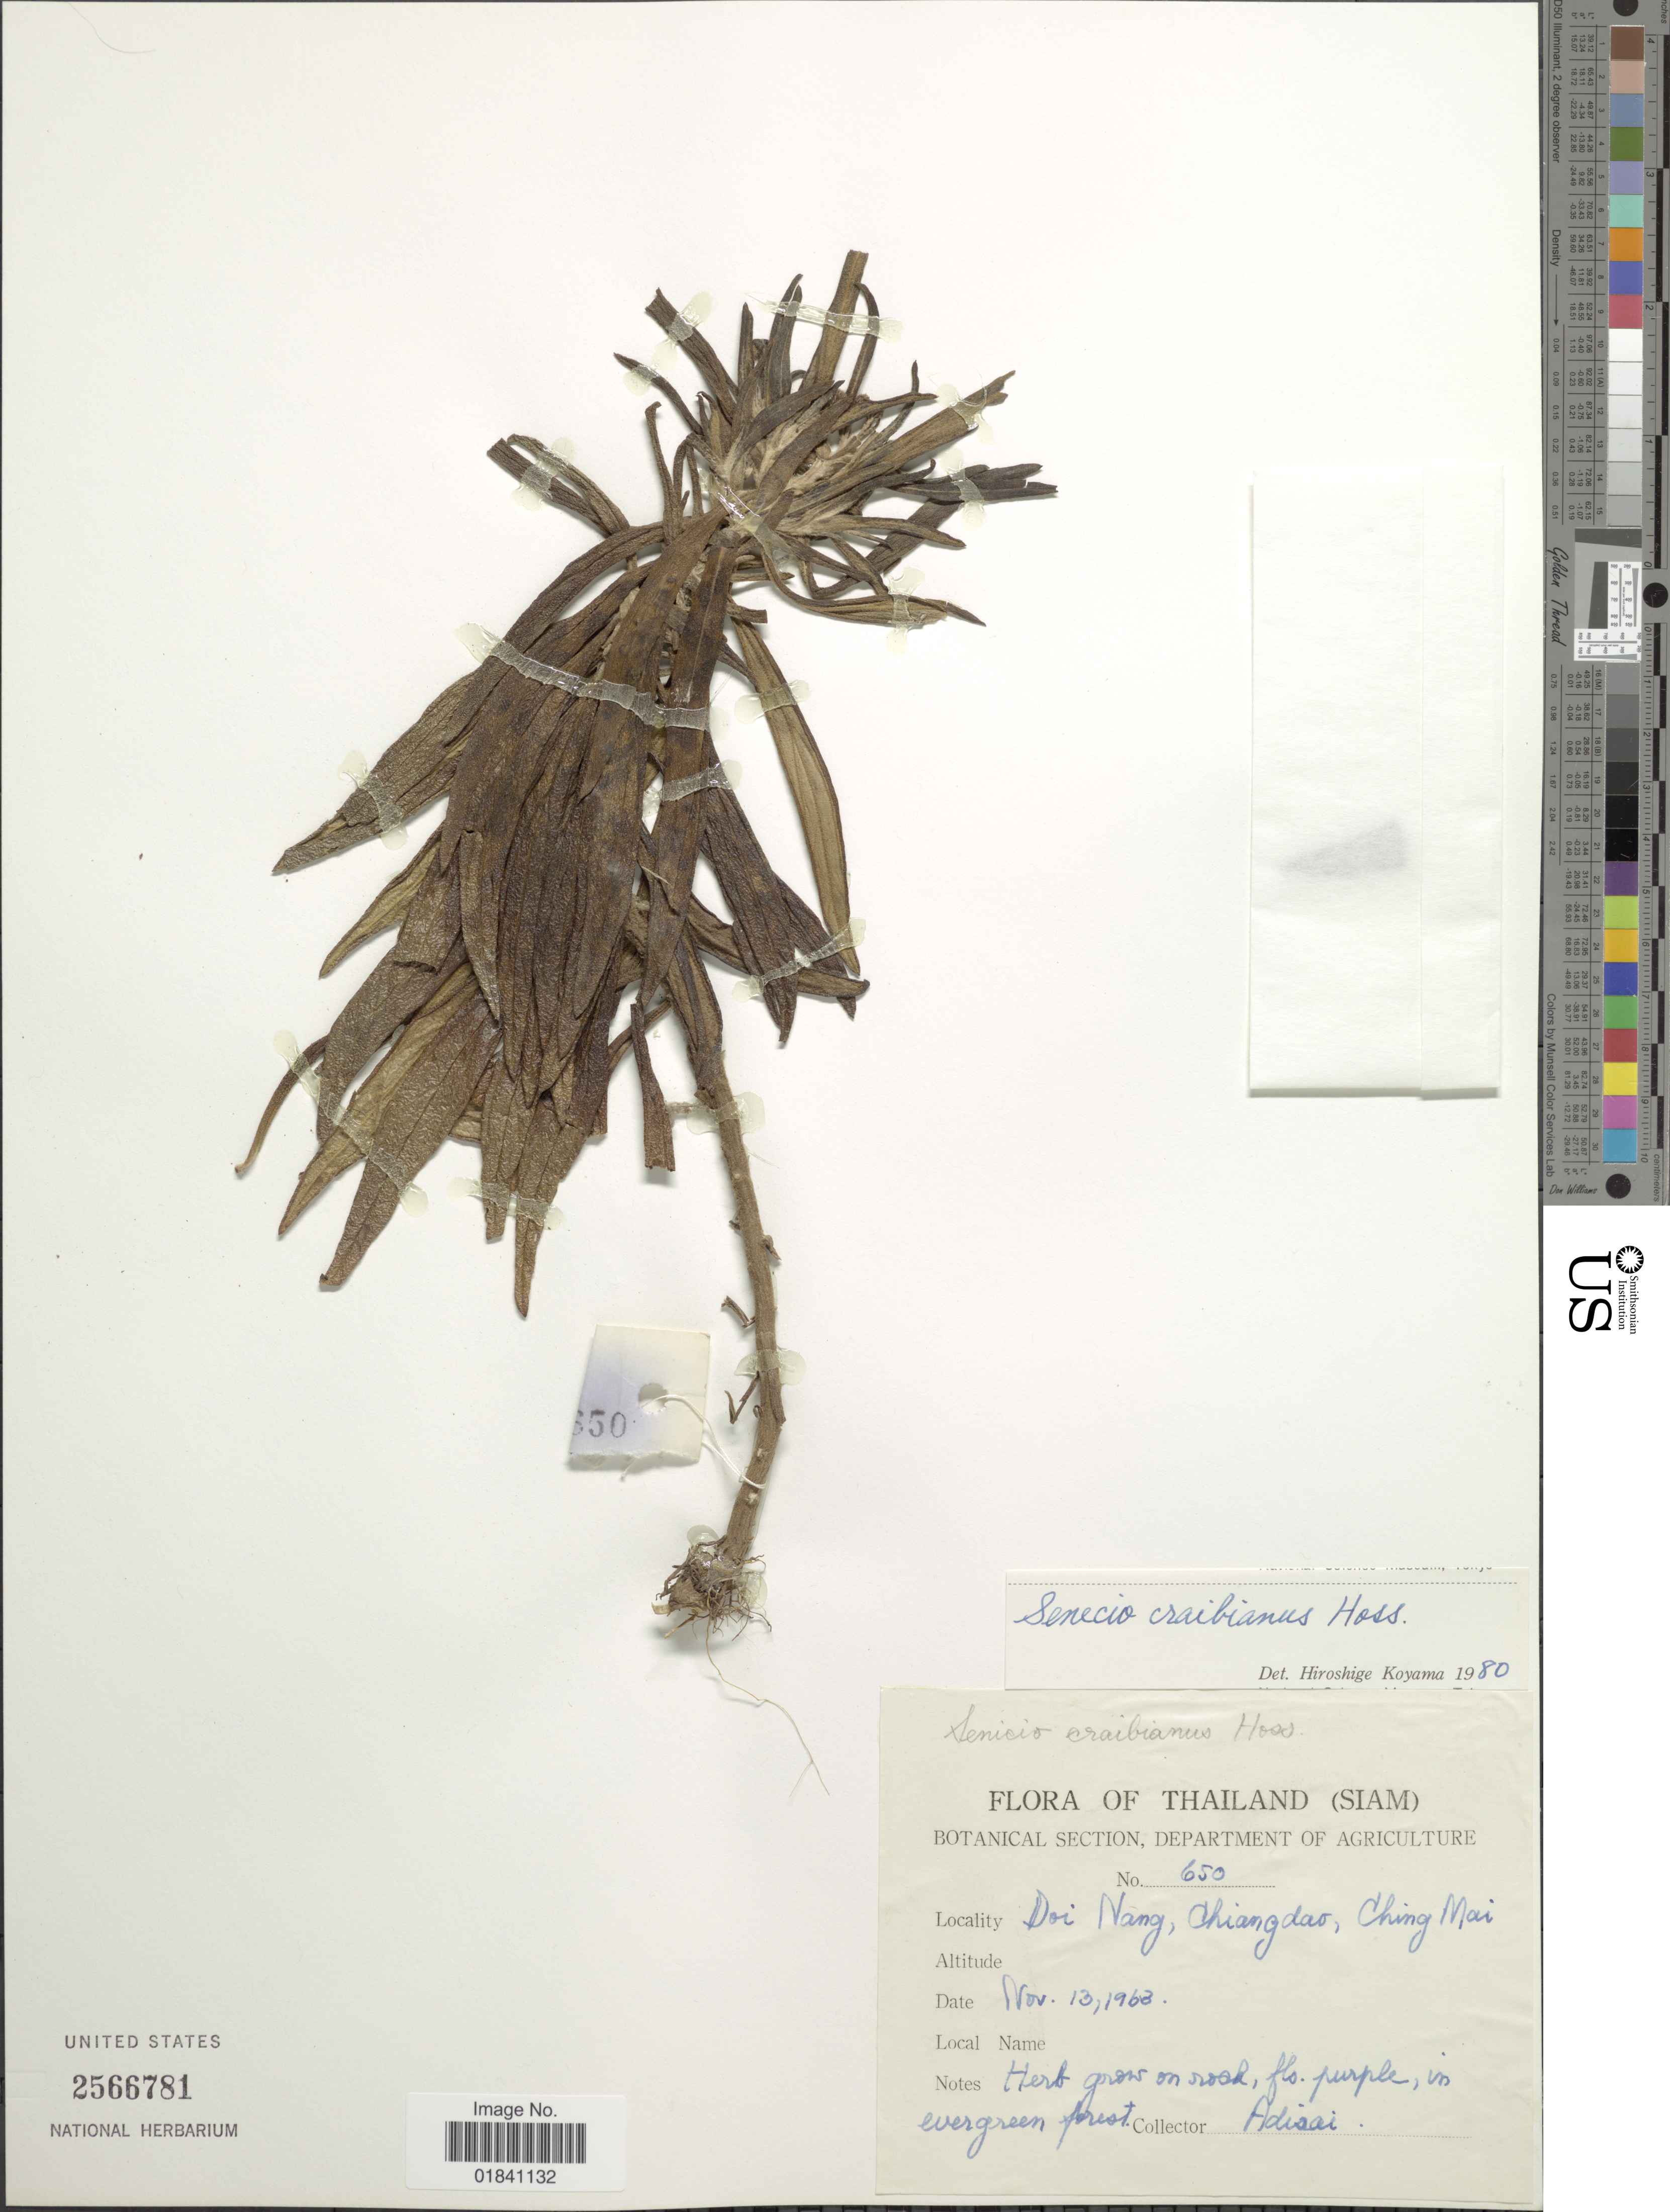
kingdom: Plantae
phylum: Tracheophyta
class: Magnoliopsida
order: Asterales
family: Asteraceae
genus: Senecio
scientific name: Senecio craibinnus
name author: Hosseus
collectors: Adisai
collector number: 650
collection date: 1963-11-13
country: Thailand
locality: Siam. Doi Nang, Chiangdao, Ching Mai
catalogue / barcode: US 2566781